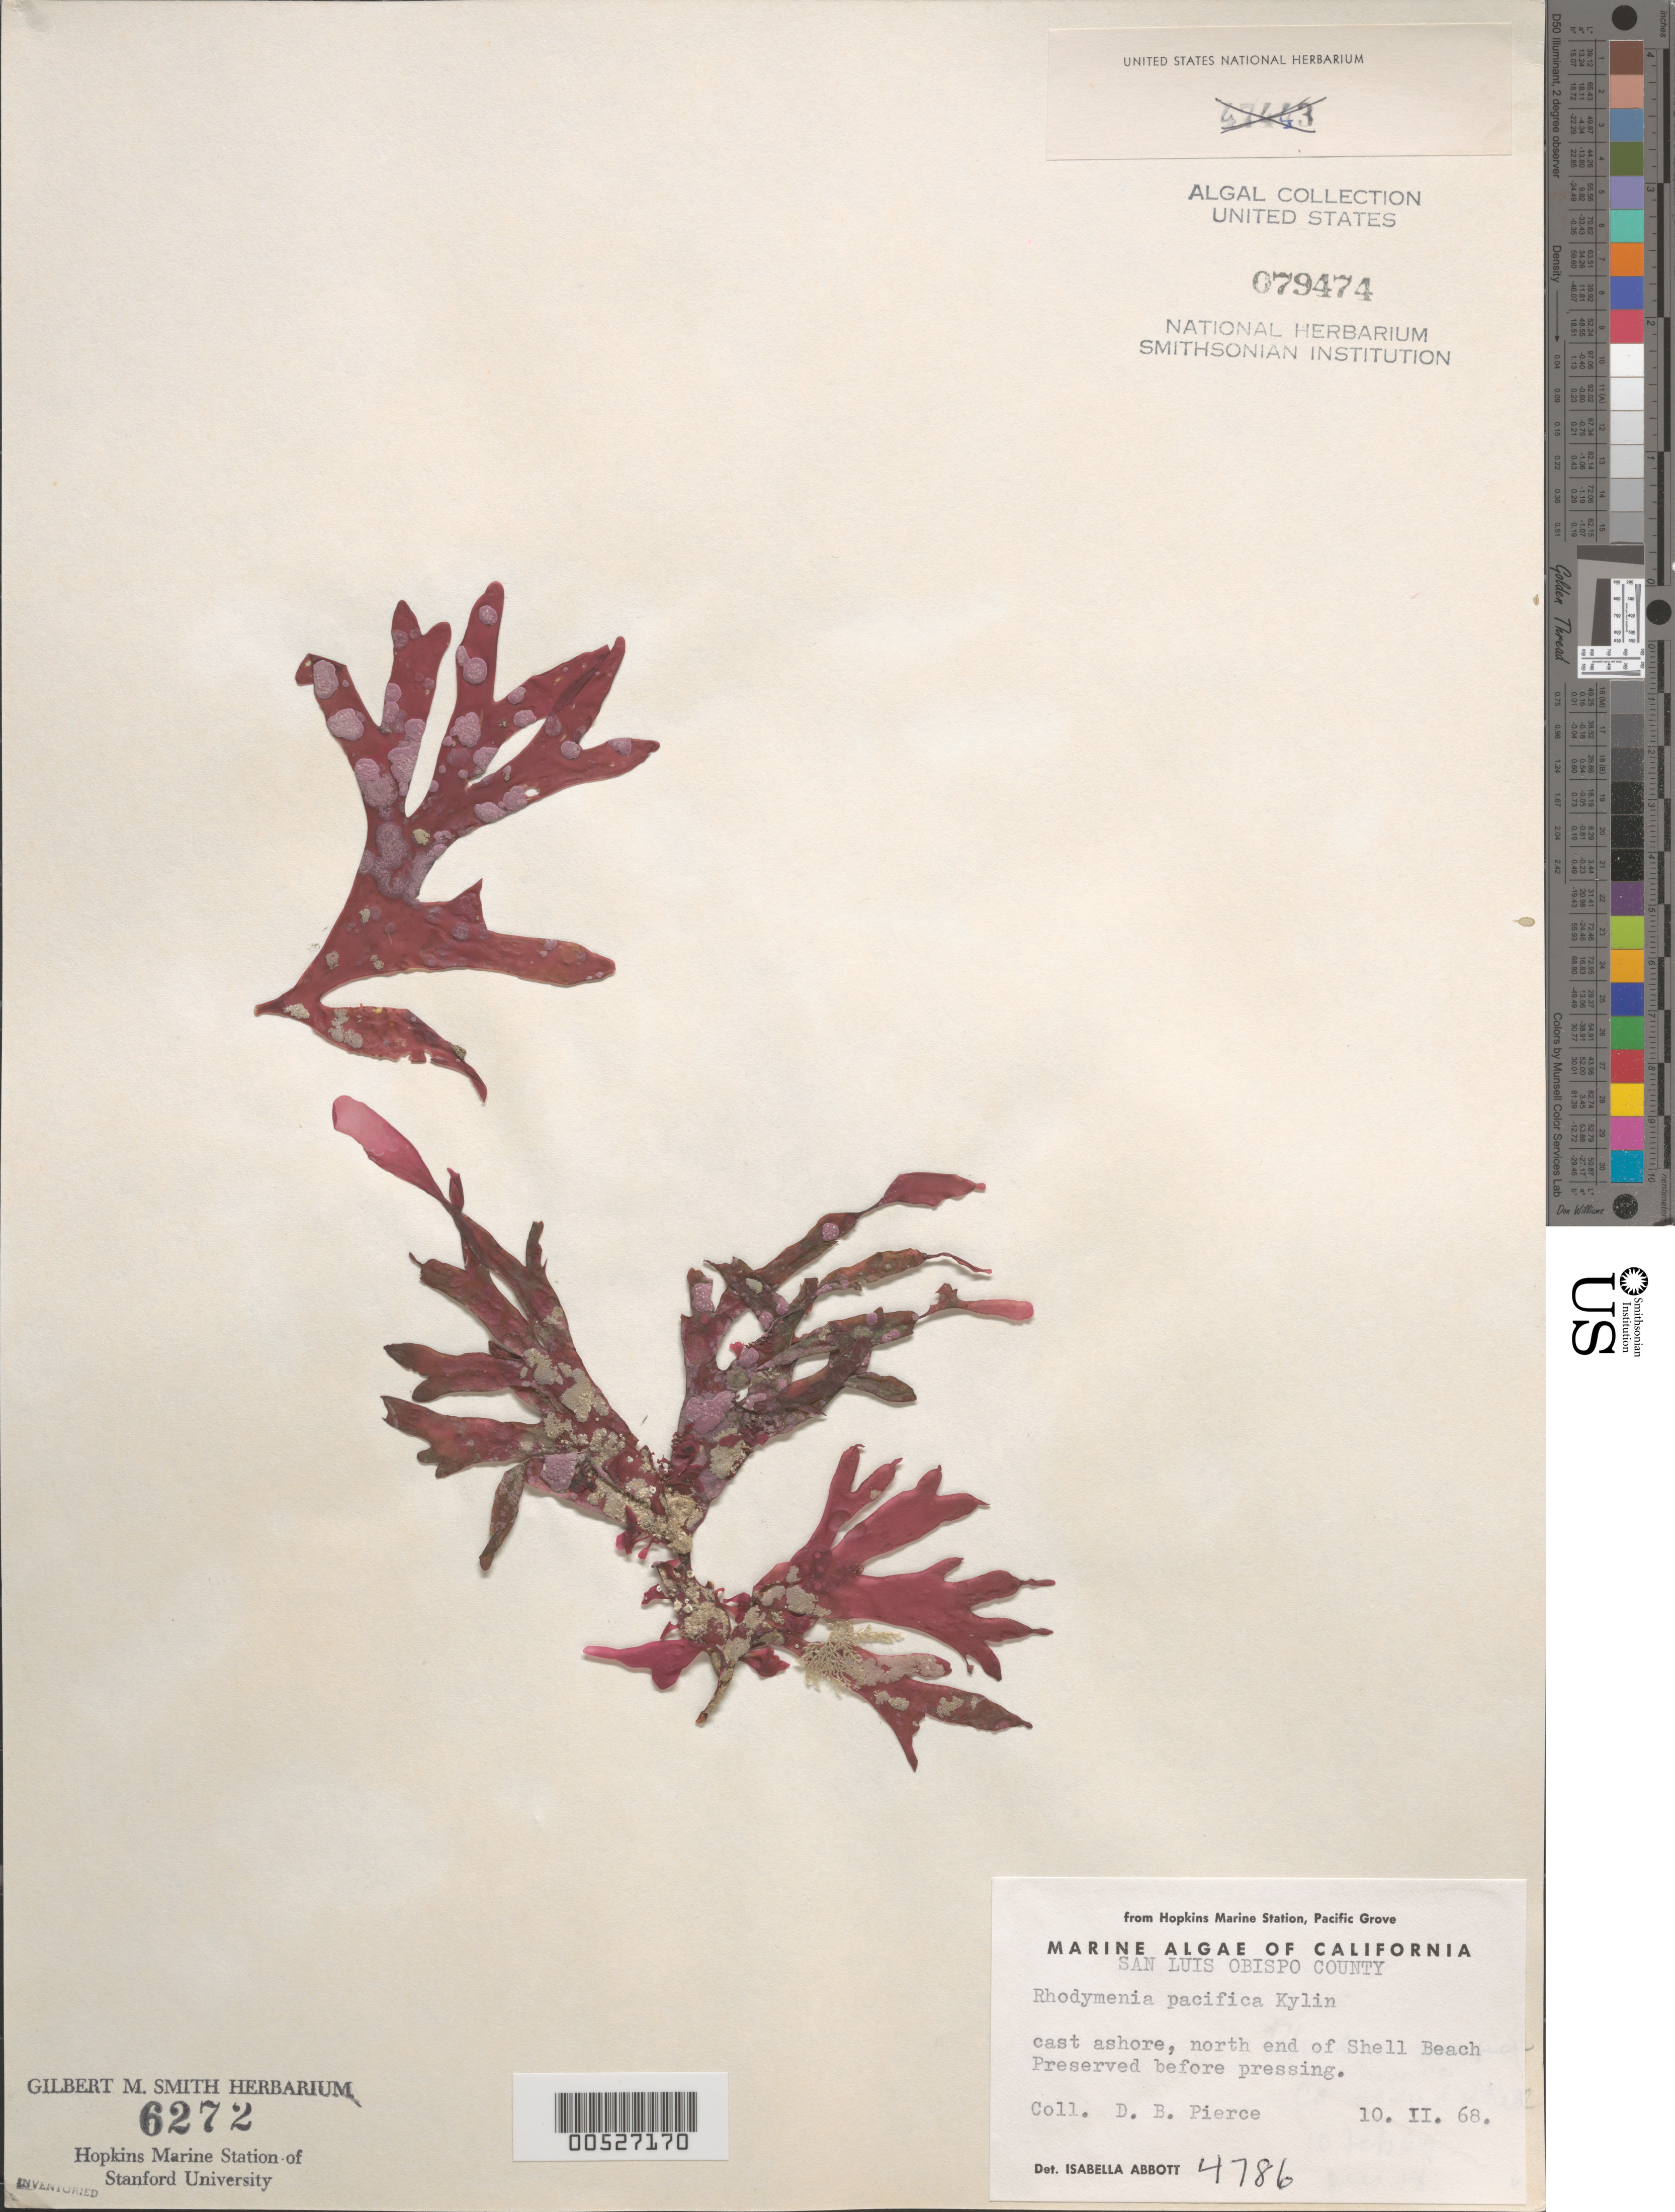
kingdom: Plantae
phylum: Rhodophyta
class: Florideophyceae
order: Rhodymeniales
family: Rhodymeniaceae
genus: Rhodymenia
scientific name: Rhodymenia pacifica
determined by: Abbott, Isabella A.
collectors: D. Pierce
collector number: IAA 4786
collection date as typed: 10 Feb 1968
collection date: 1968-02-10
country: United States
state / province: California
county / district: San Luis Obispo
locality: Shell Beach, north end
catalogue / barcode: US 79474